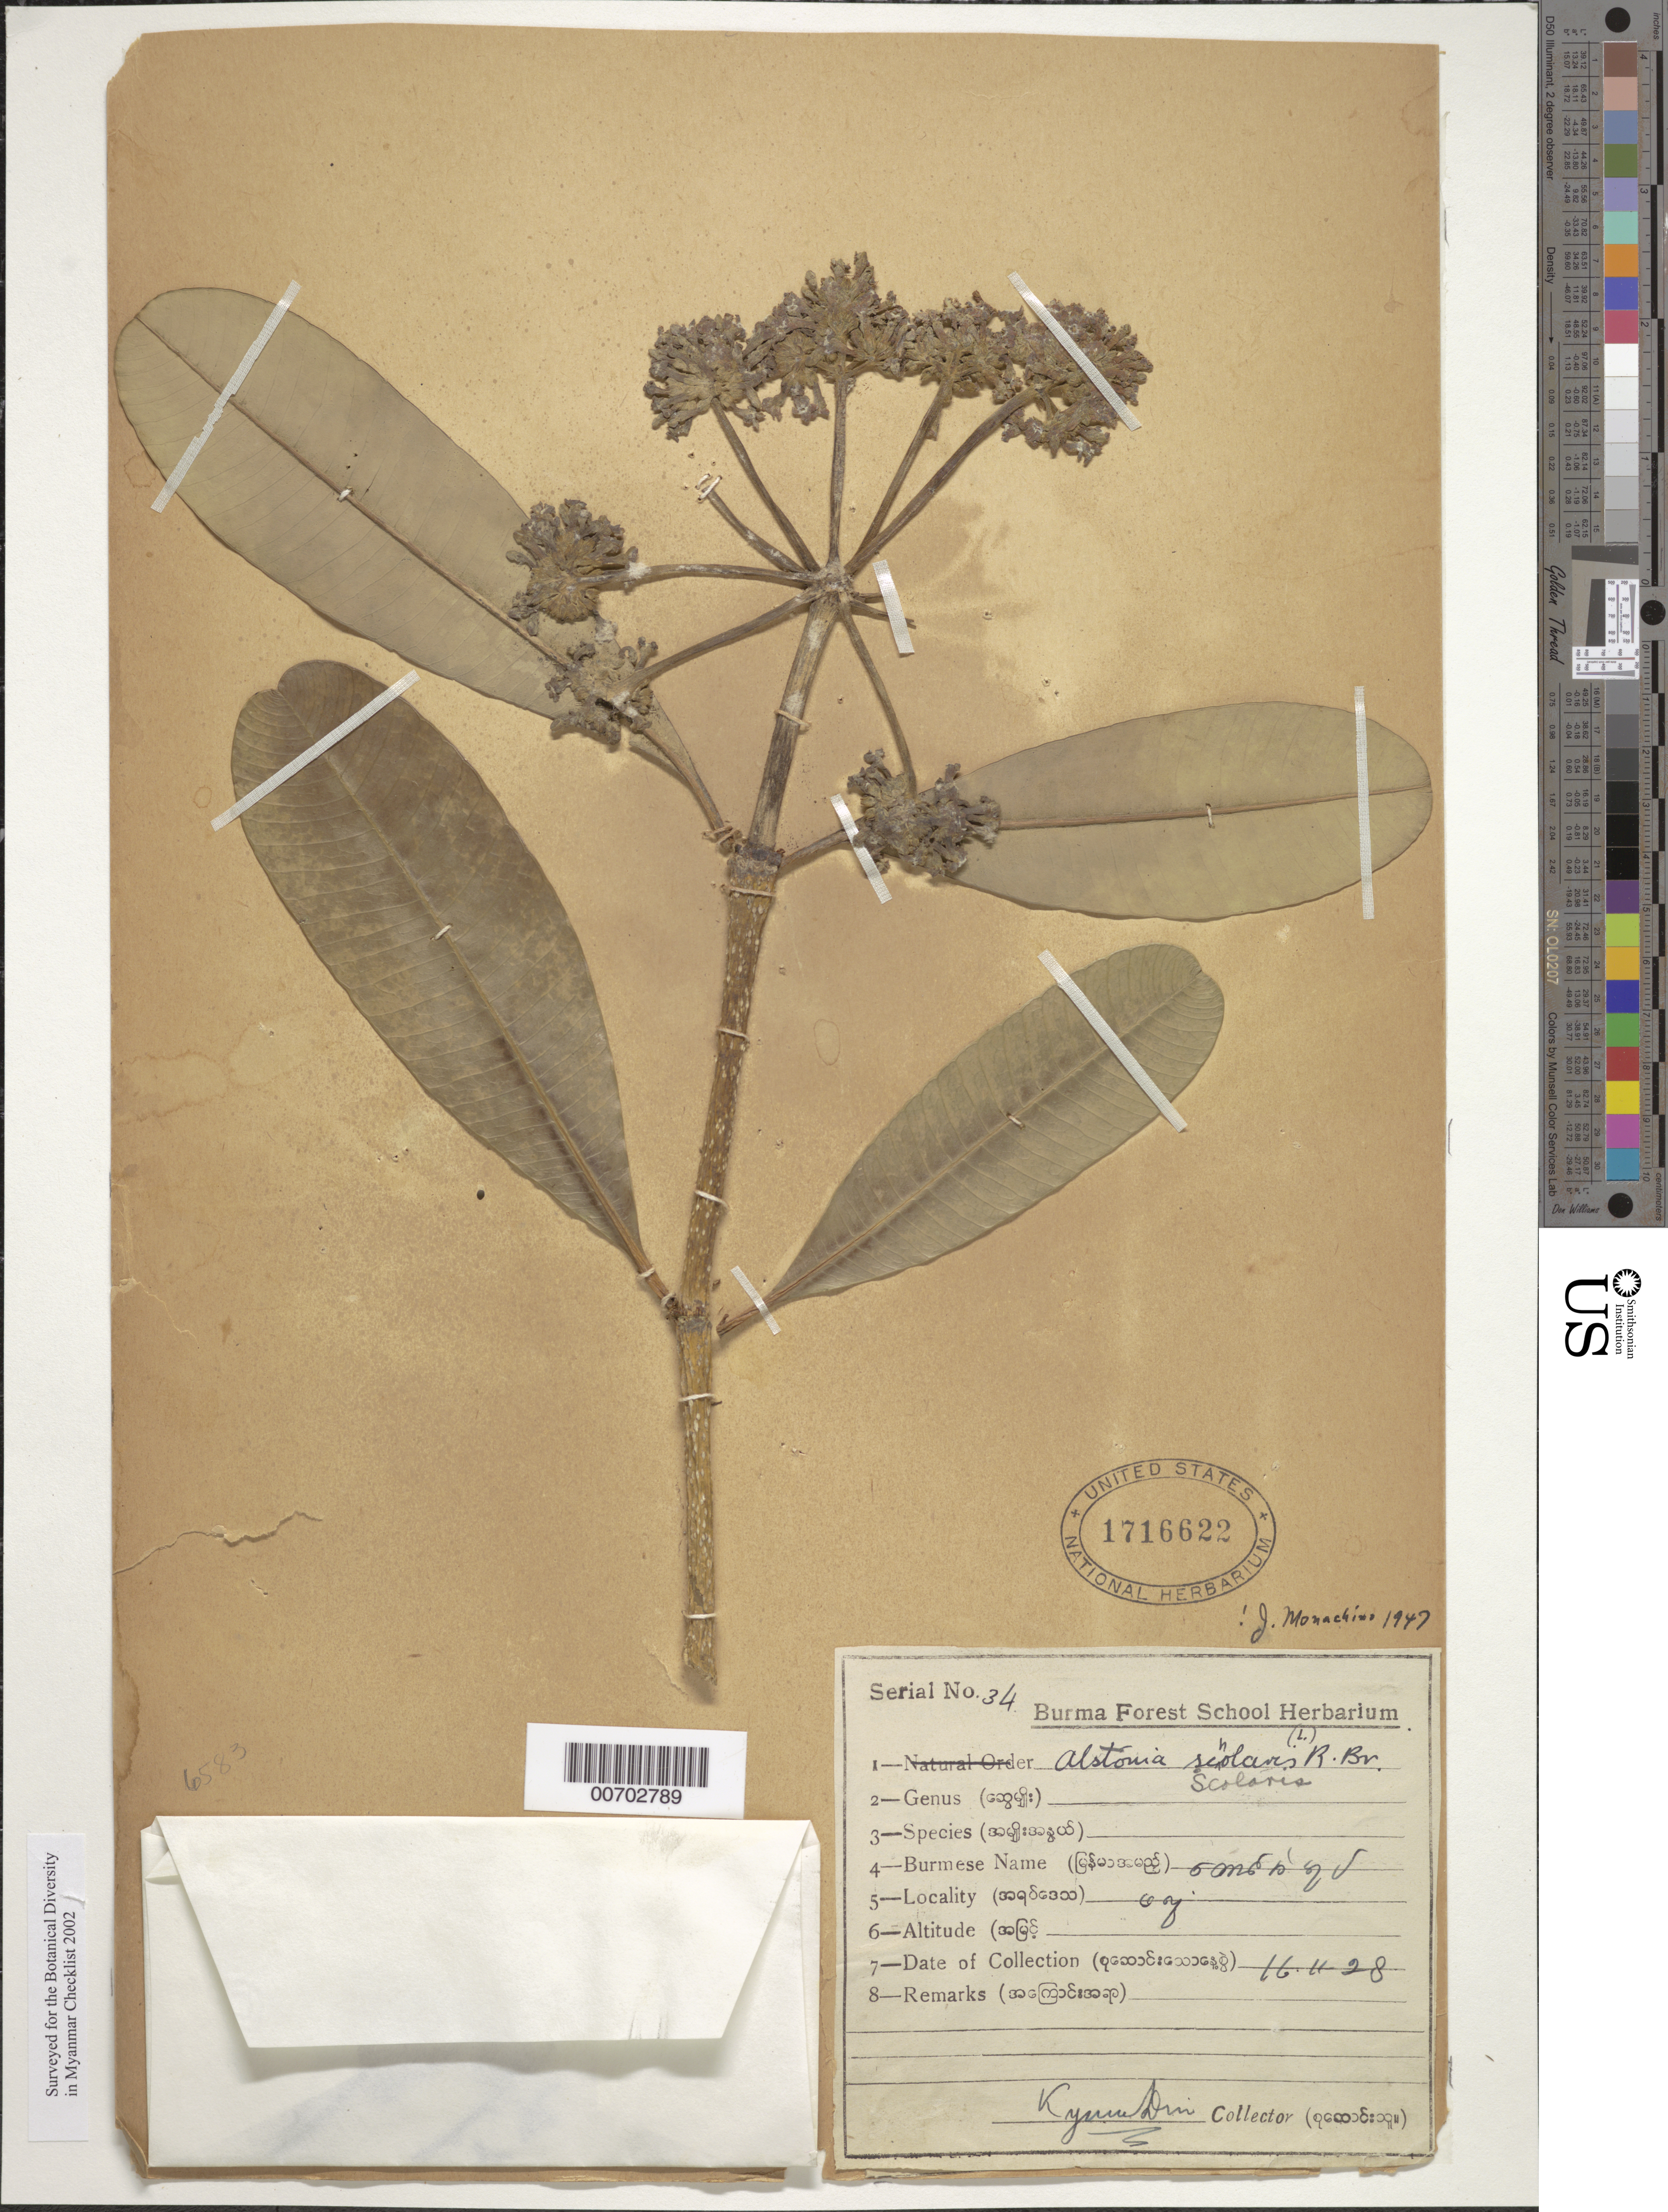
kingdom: Plantae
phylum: Tracheophyta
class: Magnoliopsida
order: Gentianales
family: Apocynaceae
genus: Alstonia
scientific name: Alstonia scholaris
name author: (L.) R. Br.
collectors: Burma Forest School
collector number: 34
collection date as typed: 16 Nov 1928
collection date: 1928-11-16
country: Myanmar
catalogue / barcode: US 1716622